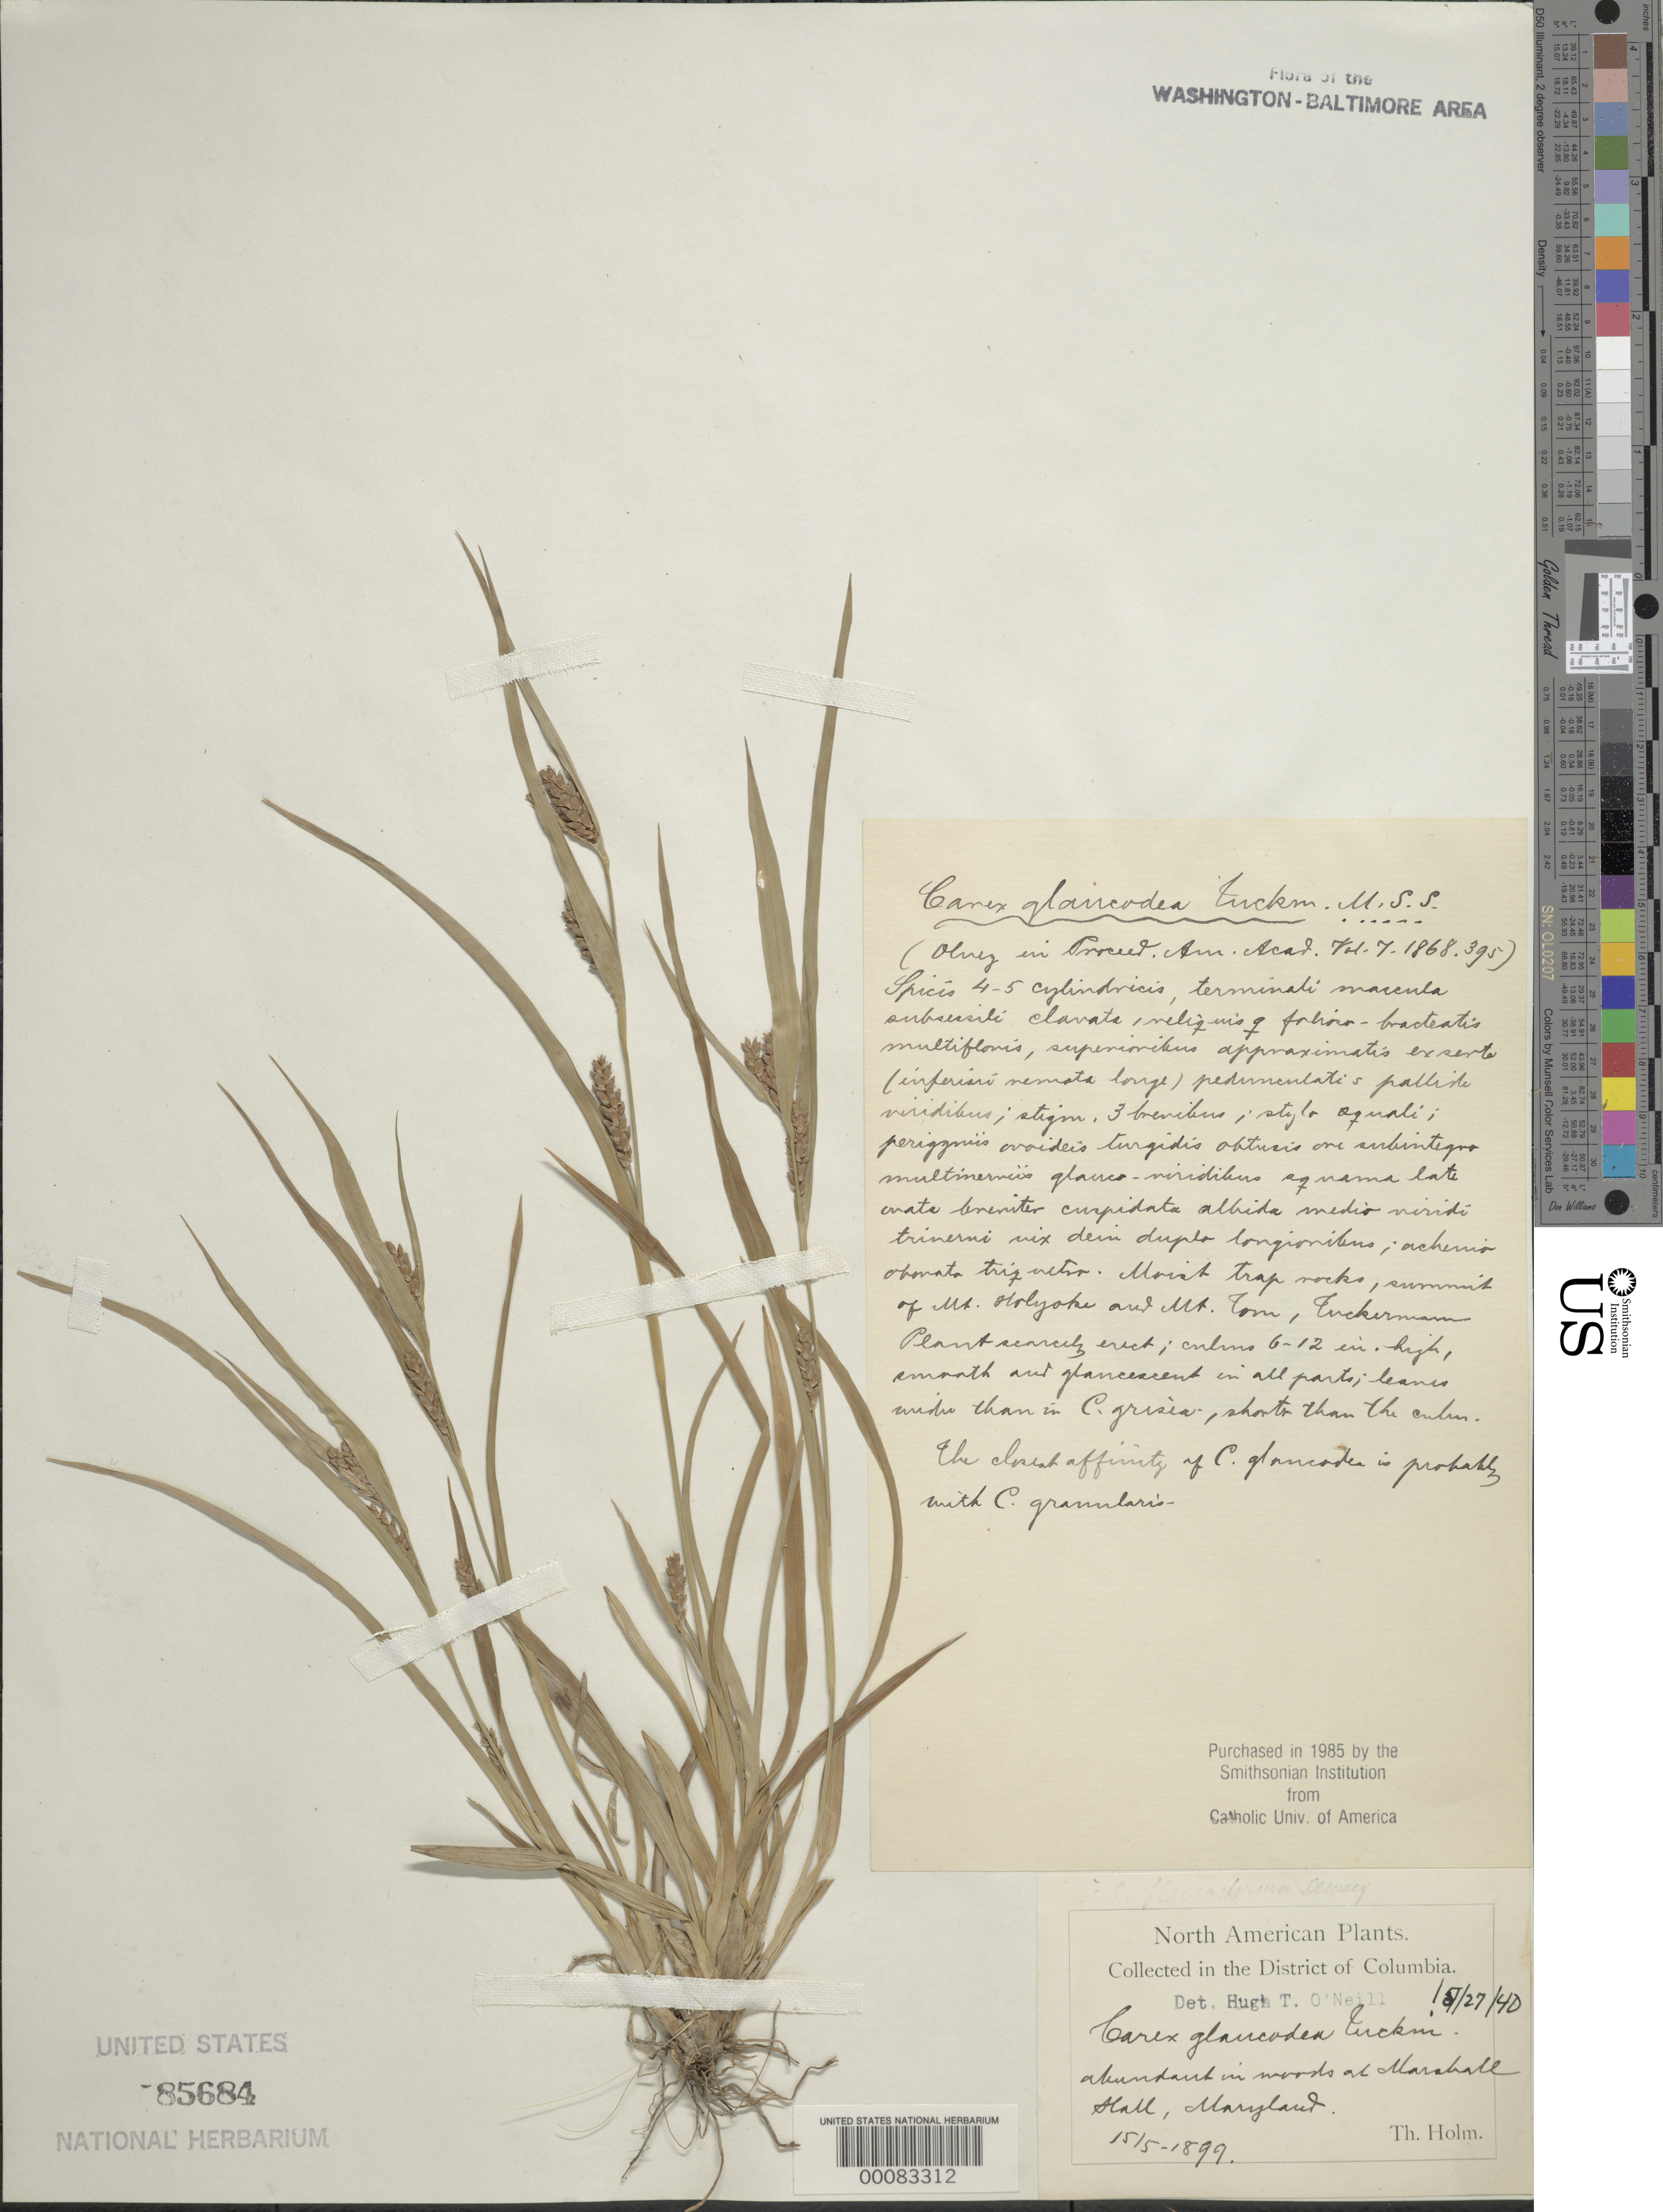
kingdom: Plantae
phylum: Tracheophyta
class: Liliopsida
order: Poales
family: Cyperaceae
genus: Carex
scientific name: Carex glaucodea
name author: Tuck. ex Olney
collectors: T. Holm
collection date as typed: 15 May 1899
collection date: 1899-05-15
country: United States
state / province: Maryland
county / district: Charles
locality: Marshall Hall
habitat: Woods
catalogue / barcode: US 85684